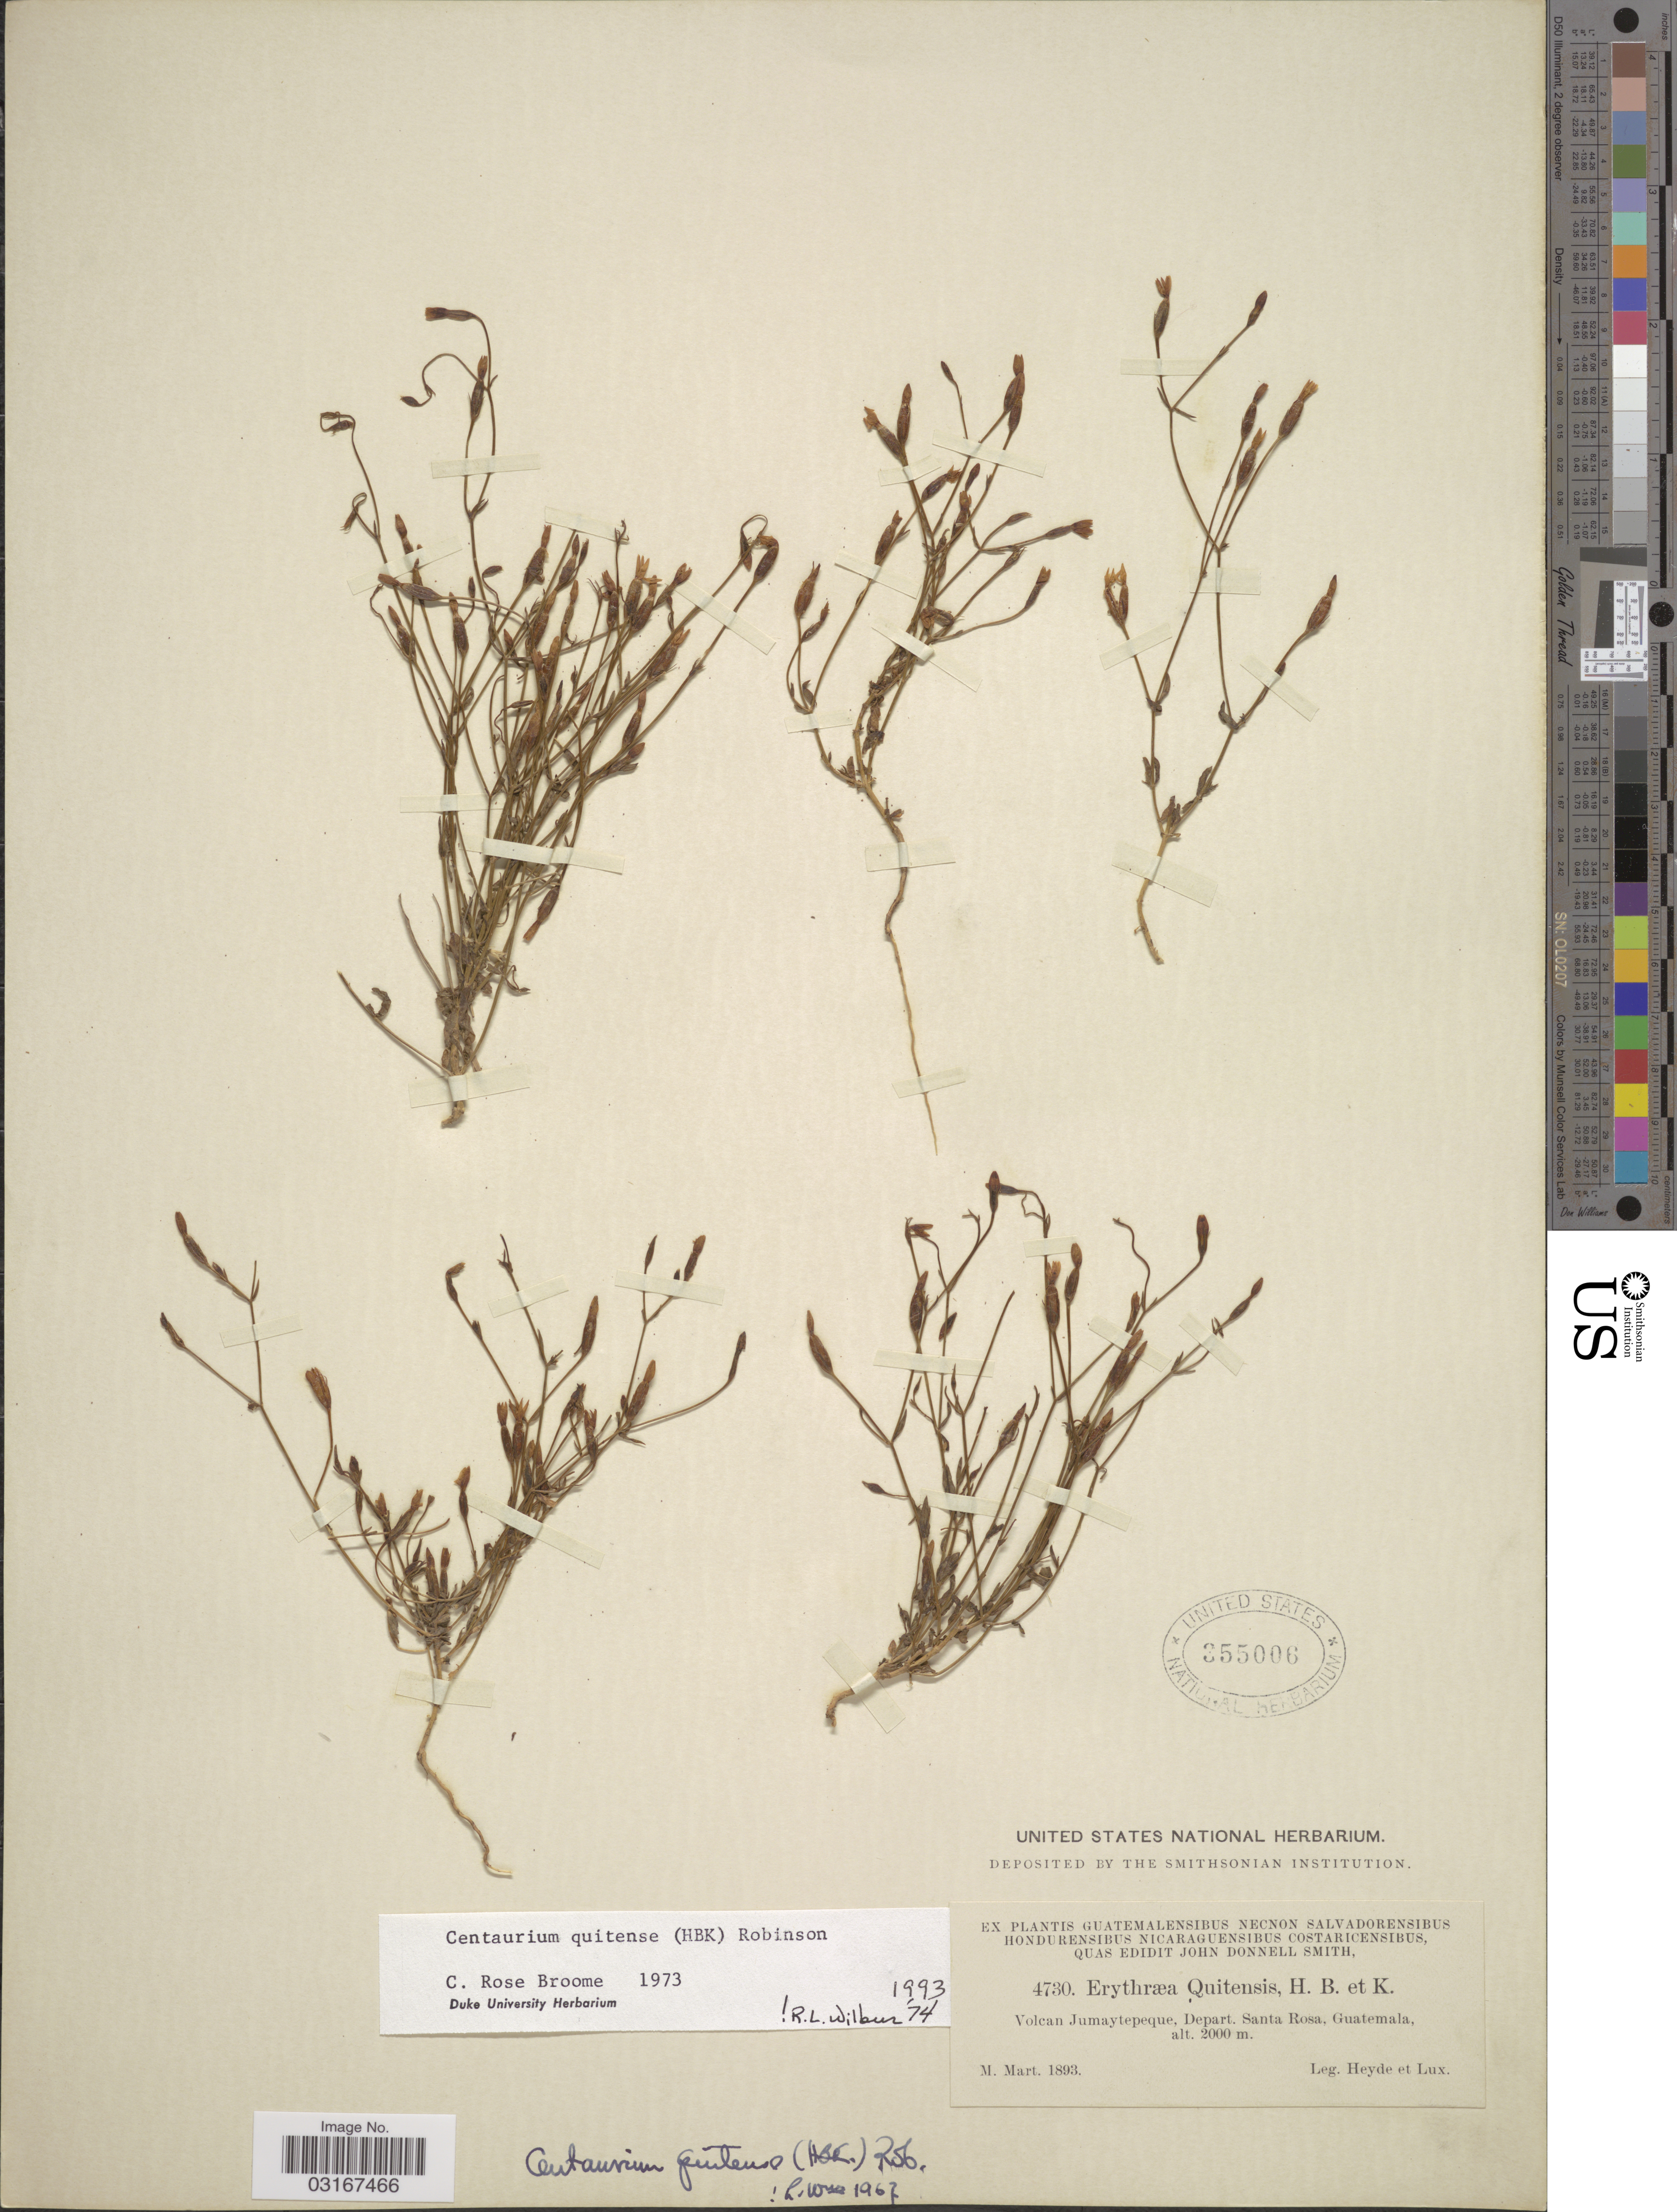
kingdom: Plantae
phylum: Tracheophyta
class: Magnoliopsida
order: Gentianales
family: Gentianaceae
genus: Centaurium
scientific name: Centaurium quitense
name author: (Kunth) B.L. Rob.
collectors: Heyde & Lux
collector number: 4730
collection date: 1893-03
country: Guatemala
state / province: Santa Rosa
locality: Volcan Jumaytepeque, Depart. Santa Rosa.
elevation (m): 2000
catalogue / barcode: US 355006